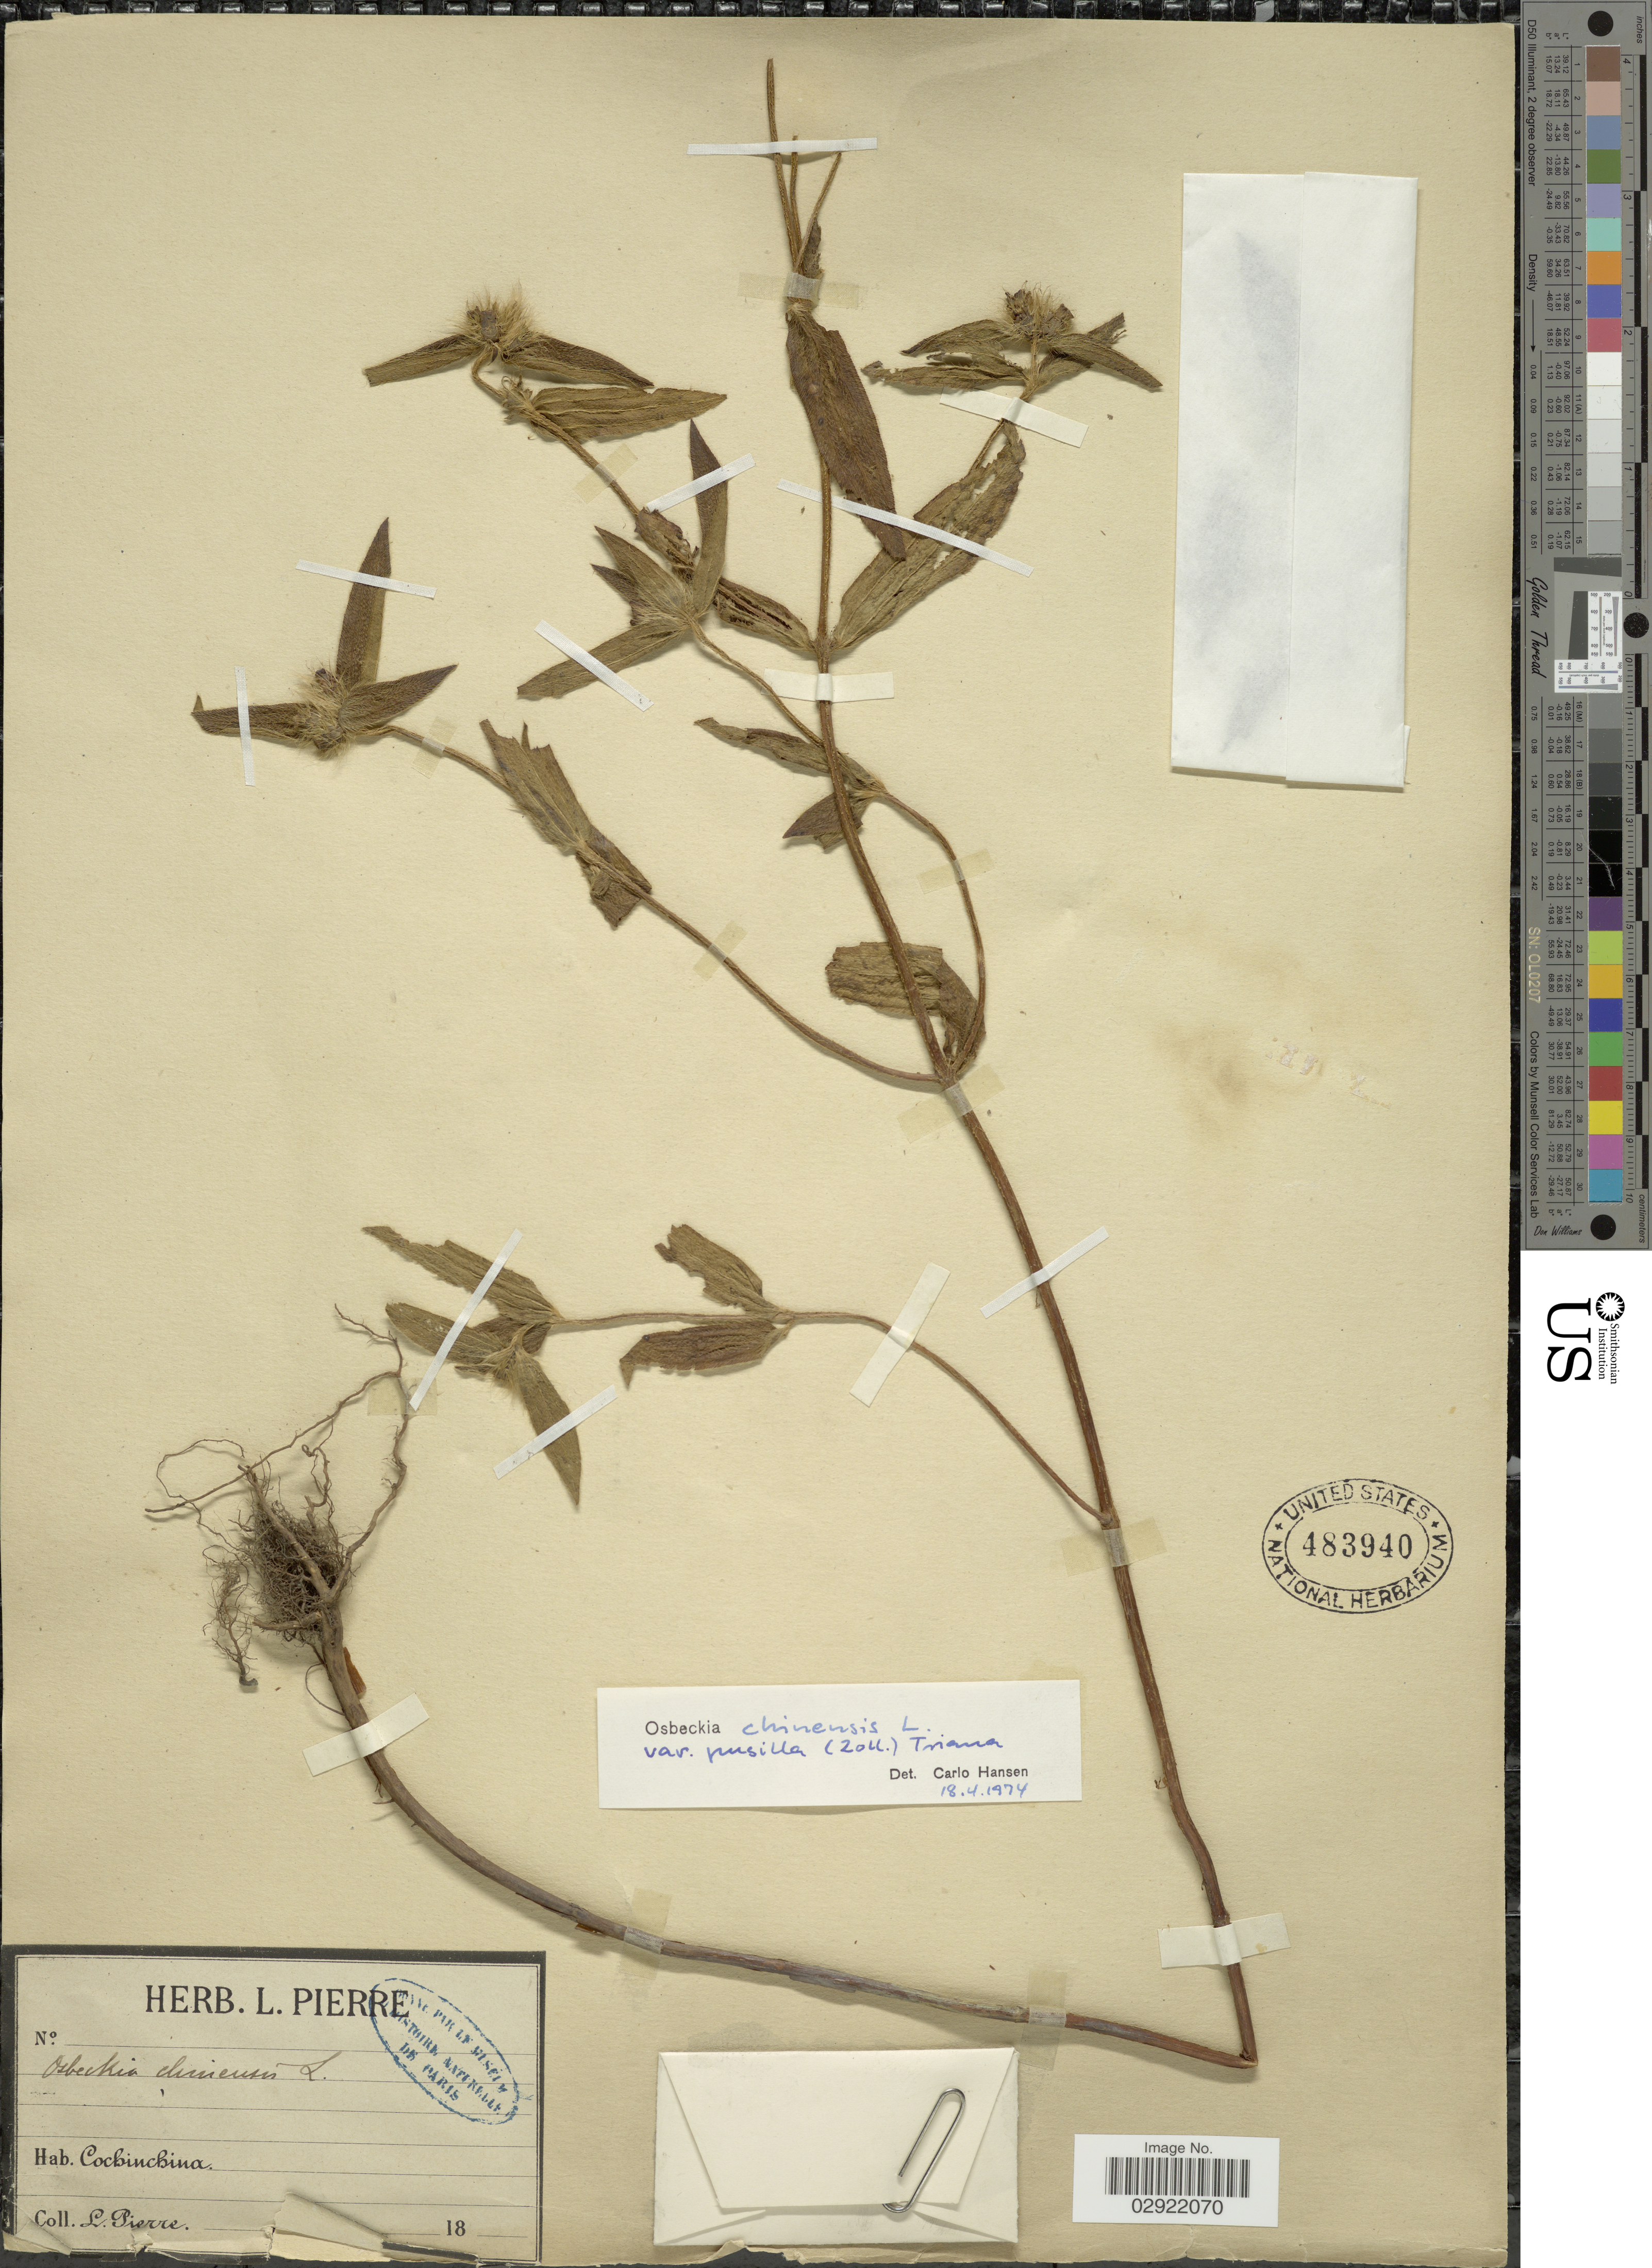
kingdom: Plantae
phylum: Tracheophyta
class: Magnoliopsida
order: Myrtales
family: Melastomataceae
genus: Osbeckia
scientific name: Osbeckia chinensis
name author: L.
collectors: L. Pierre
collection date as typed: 18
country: Vietnam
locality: Cochinchina.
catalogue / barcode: US 483940